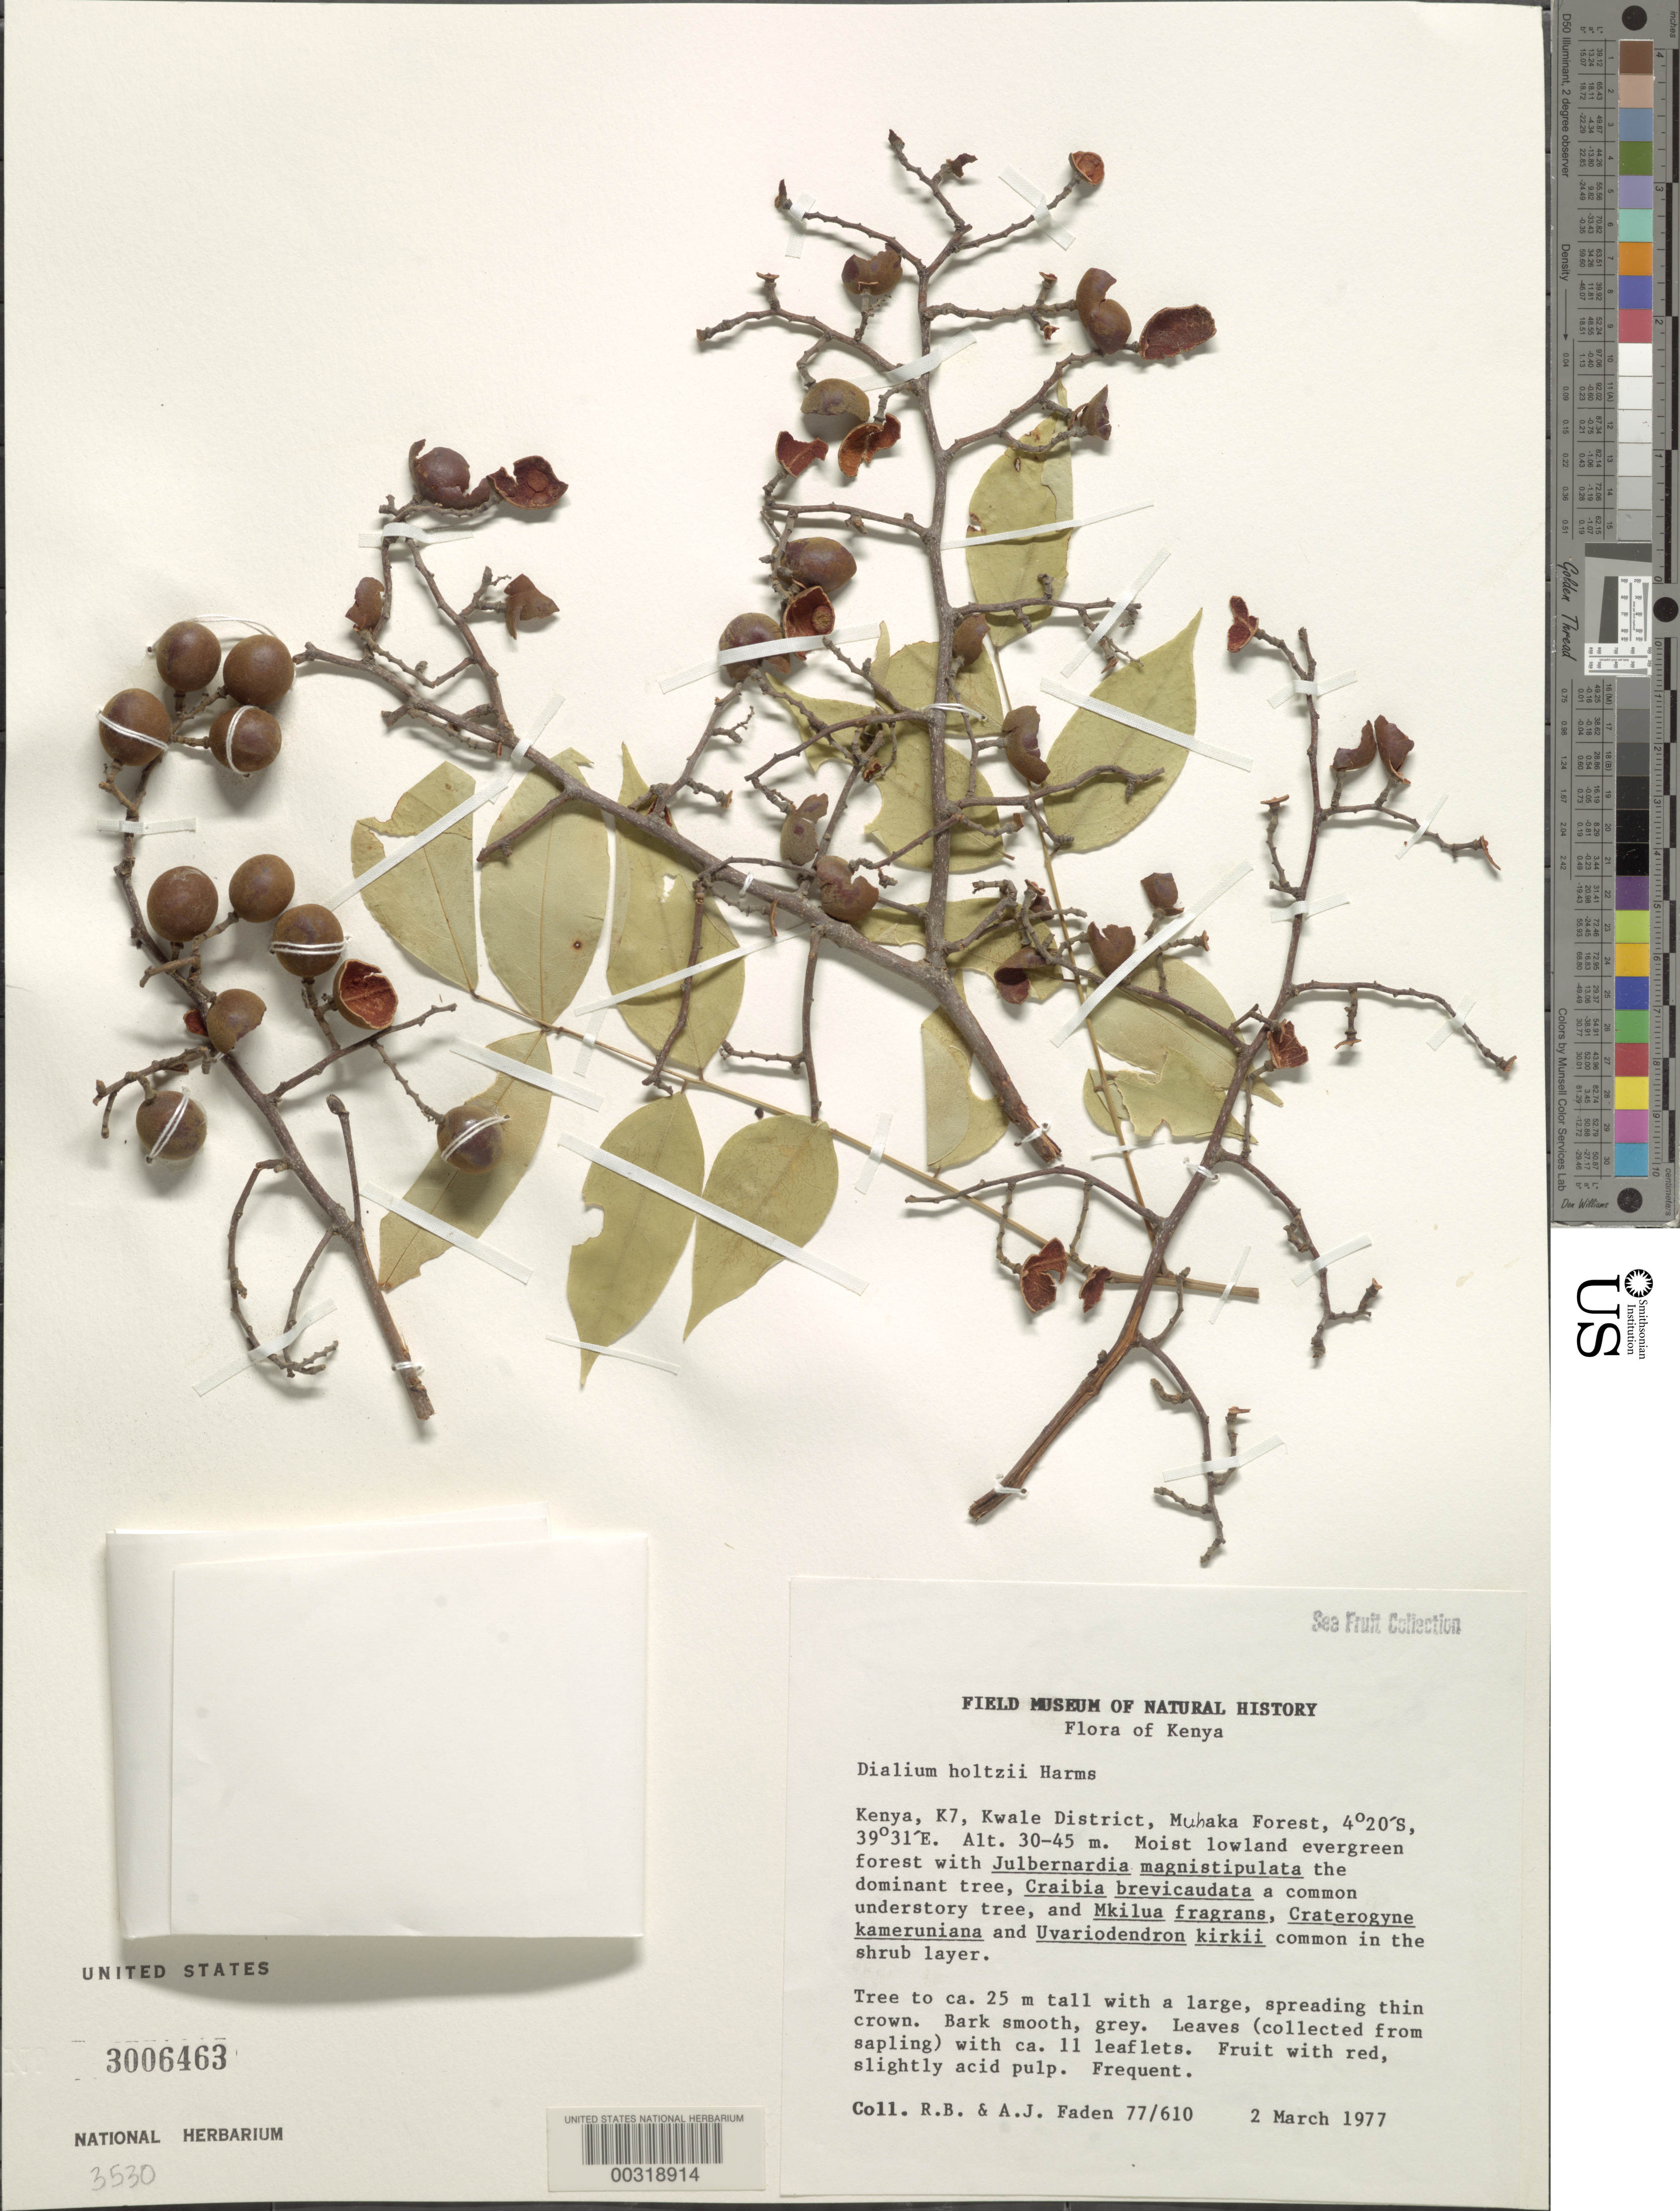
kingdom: Plantae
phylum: Tracheophyta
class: Magnoliopsida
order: Fabales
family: Fabaceae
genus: Dialium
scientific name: Dialium holtzii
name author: Harms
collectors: R. B. Faden & A. J. Faden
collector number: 77/610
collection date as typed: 02 Mar 1977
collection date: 1977-03-02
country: Kenya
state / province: Kwale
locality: Muhaka forest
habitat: Moist lowland evergreen forest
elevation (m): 30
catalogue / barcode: US 3006463